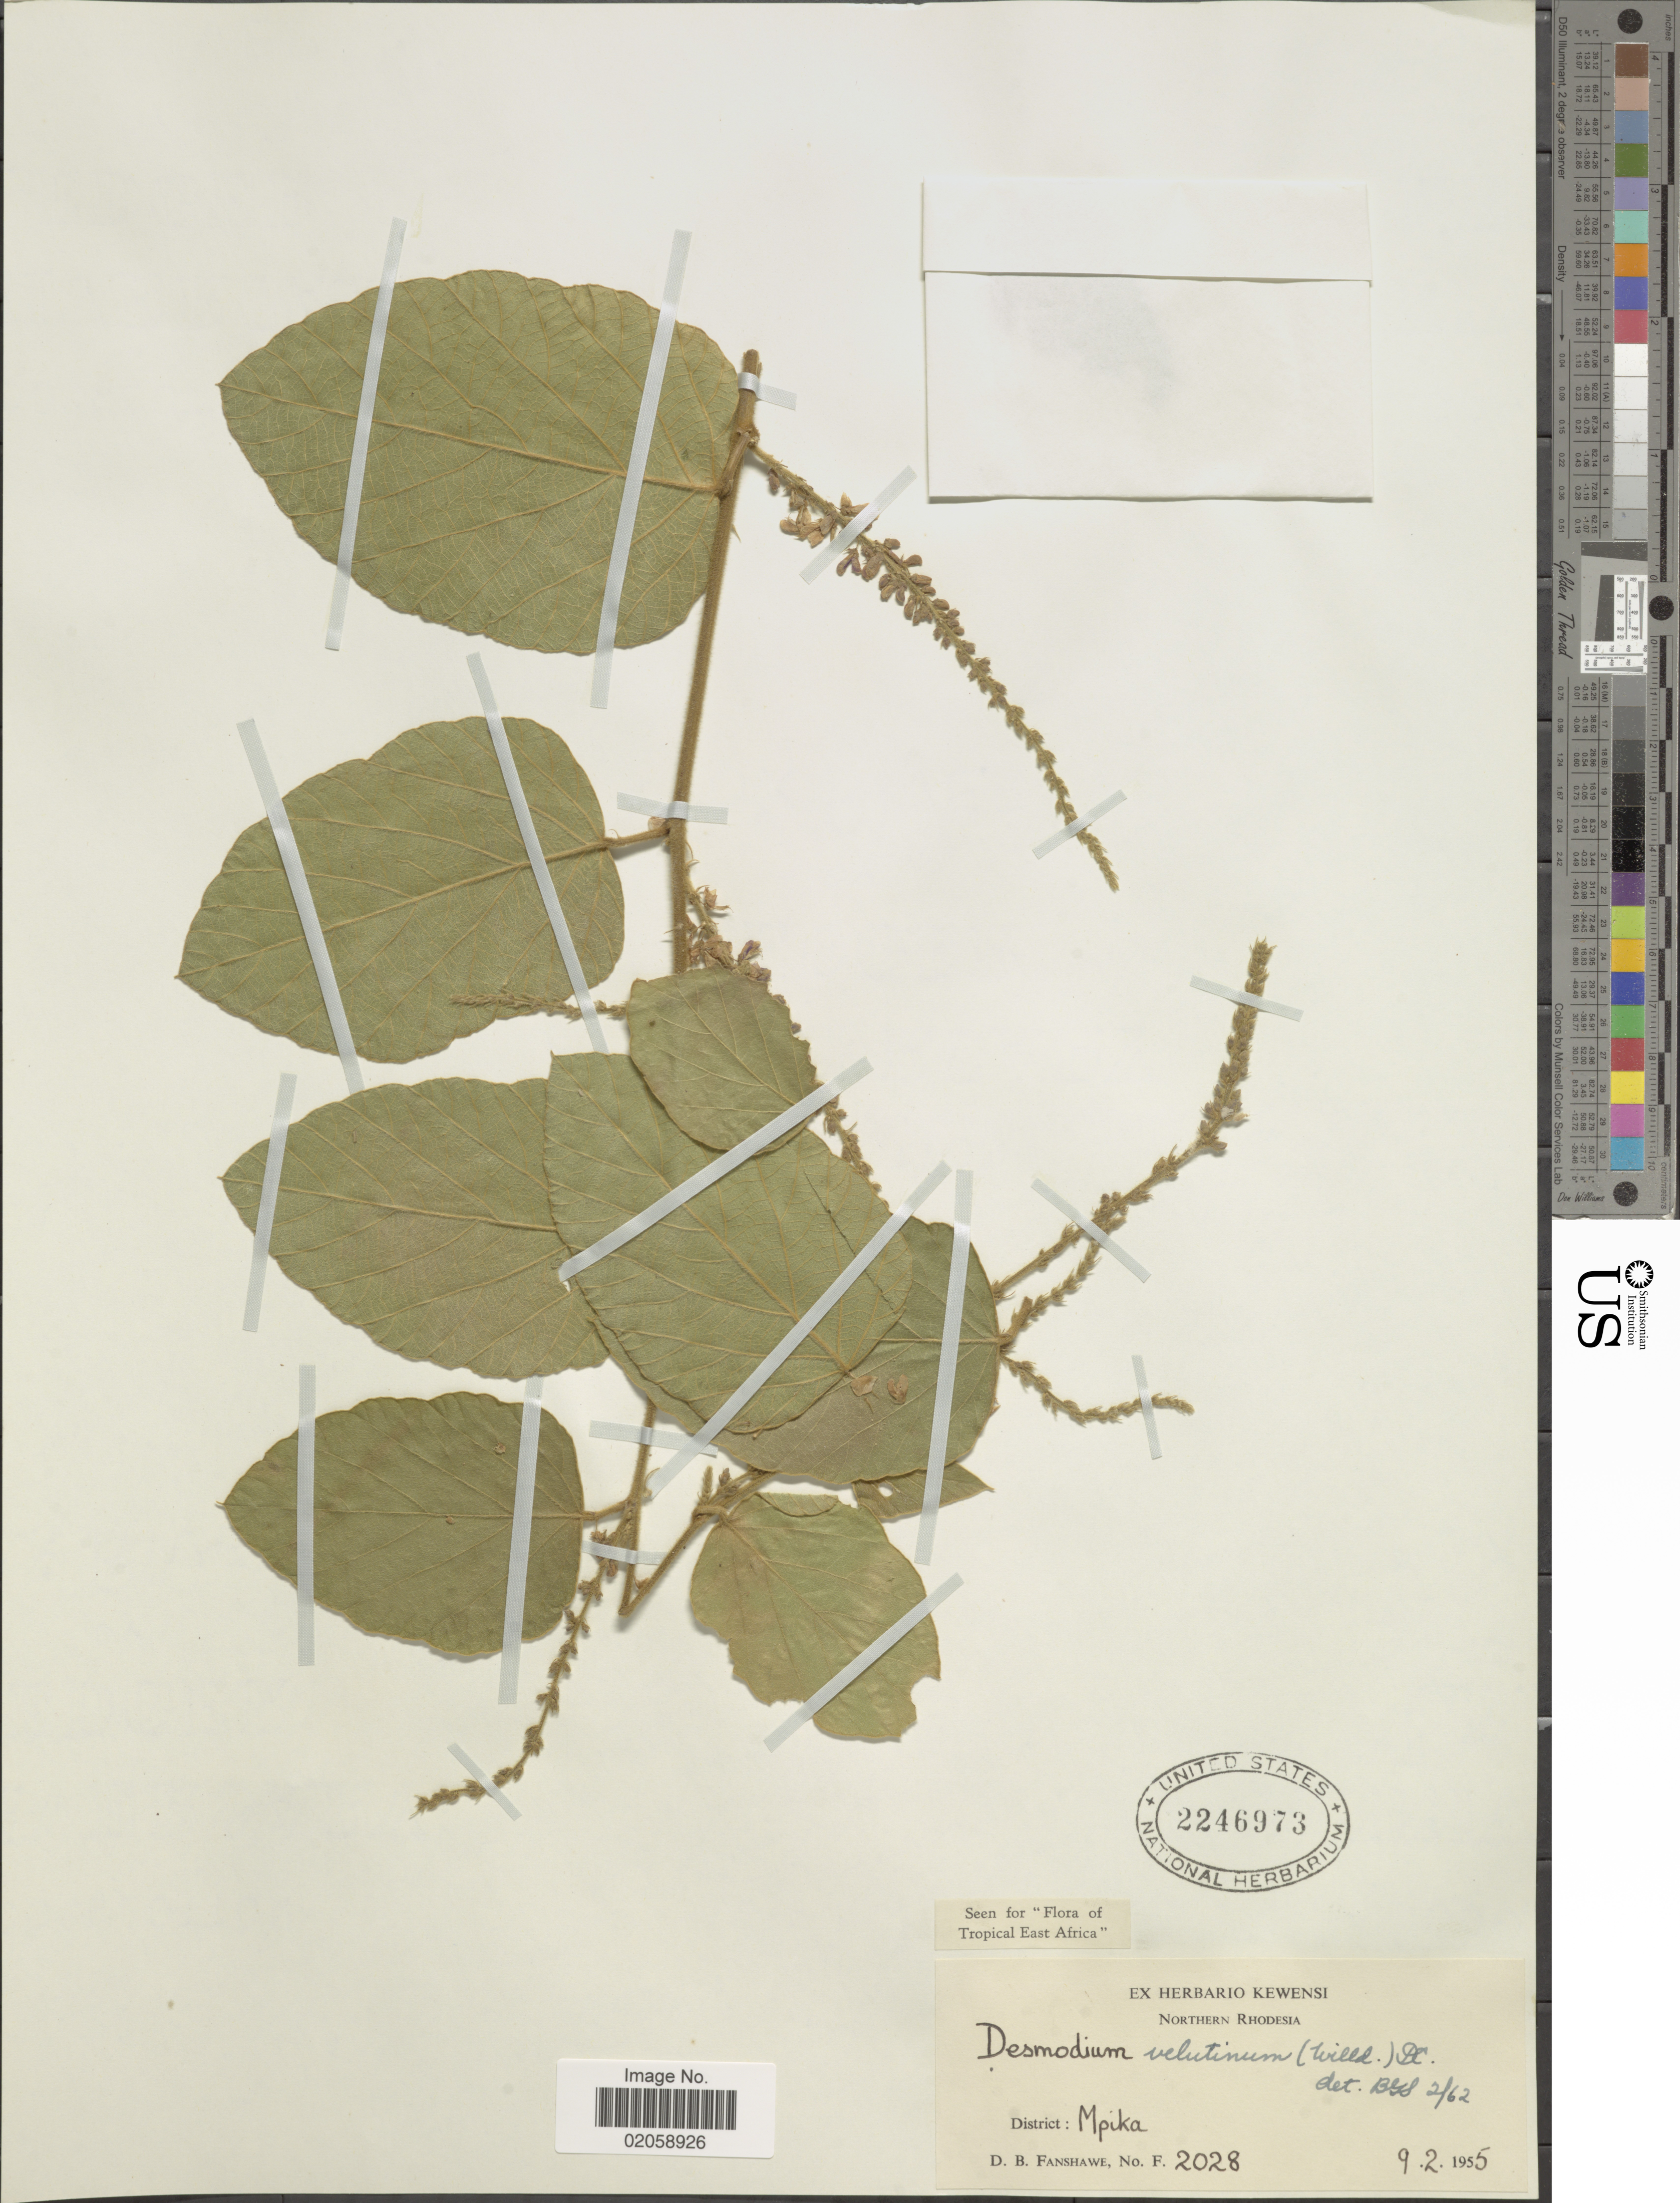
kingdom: Plantae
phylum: Tracheophyta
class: Magnoliopsida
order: Fabales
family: Fabaceae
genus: Polhillides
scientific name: Polhillides velutina subsp. velutina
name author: (Willd.) H. Ohashi & K. Ohashi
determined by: Strong, Mark T., (BOT), Smithsonian Institution - National Museum of Natural History (UNITED STATES)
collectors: D. B. Fanshawe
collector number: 2028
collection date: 1955-02-09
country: Zambia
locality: Northern Rhodesia. District: Mpika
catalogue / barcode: US 2246973